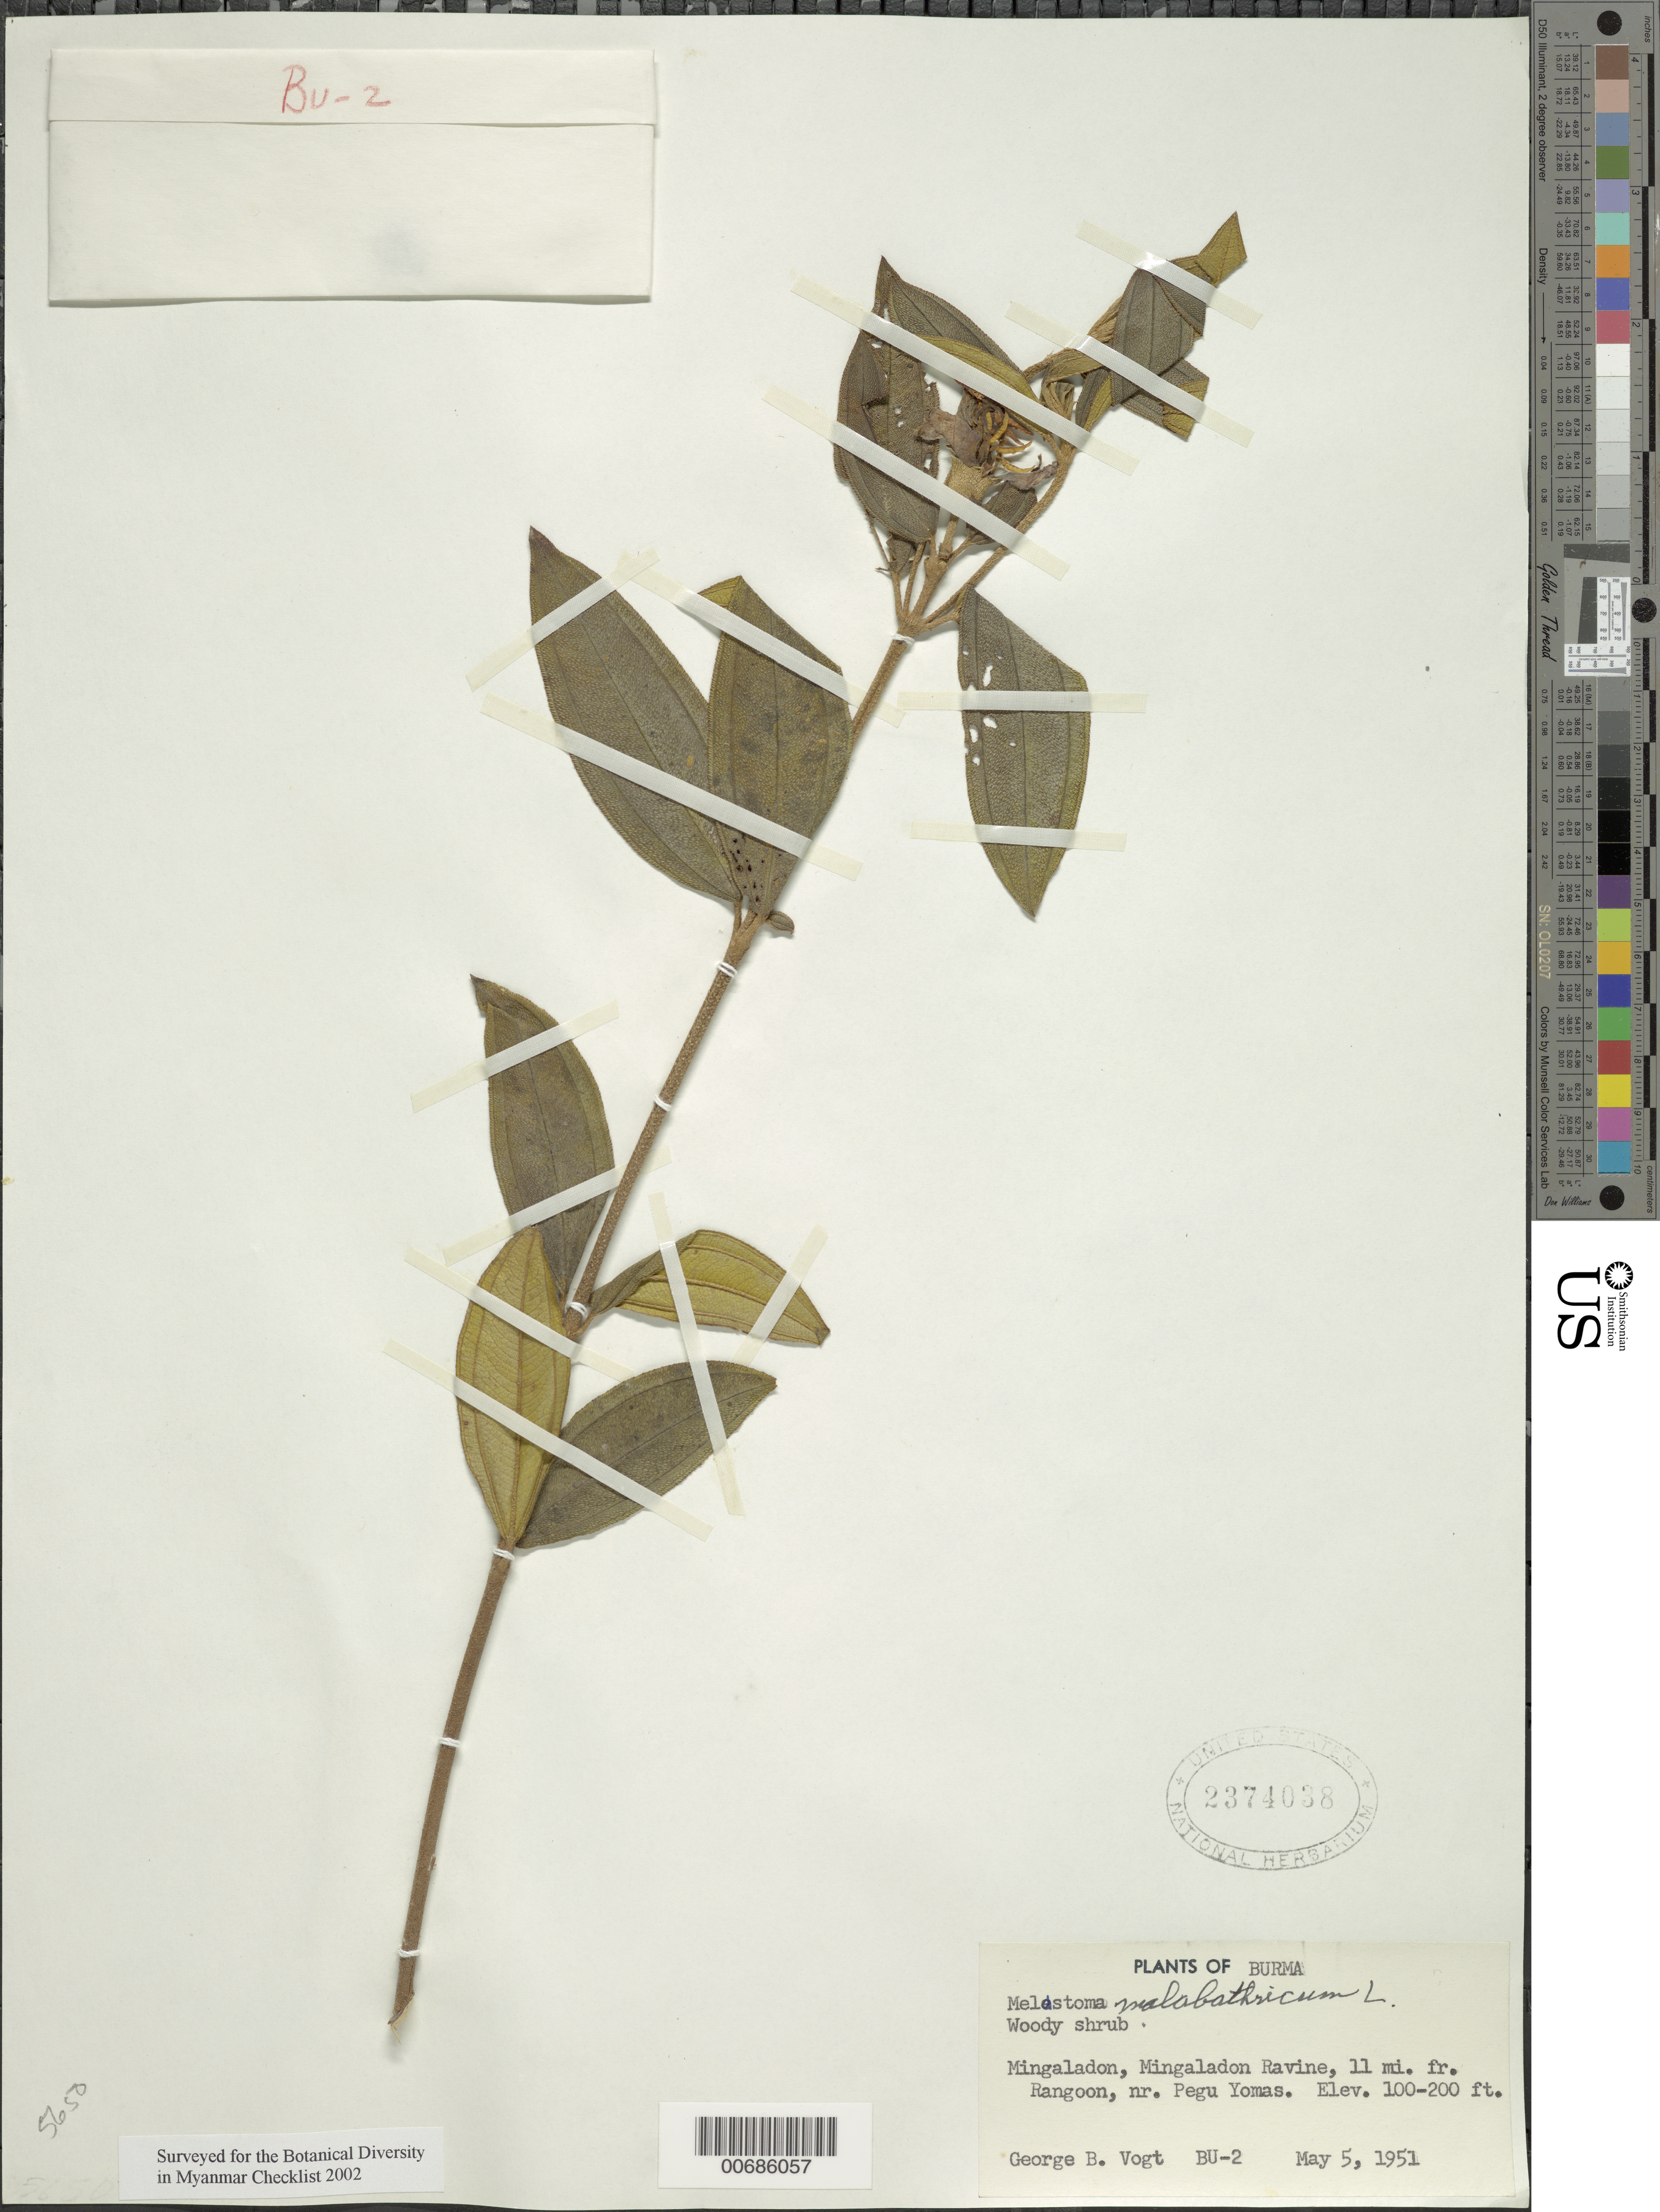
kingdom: Plantae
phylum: Tracheophyta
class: Magnoliopsida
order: Myrtales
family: Melastomataceae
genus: Melastoma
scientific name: Melastoma malabathricum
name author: L.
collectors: G. Vogt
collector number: BU-2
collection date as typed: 05 May 1951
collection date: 1951-05-05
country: Myanmar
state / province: Yangon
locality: Rangoon, 11 mi. from, Mingaladon, Mingaladon ravine, near Pegu Yomas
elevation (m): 30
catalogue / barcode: US 2374038